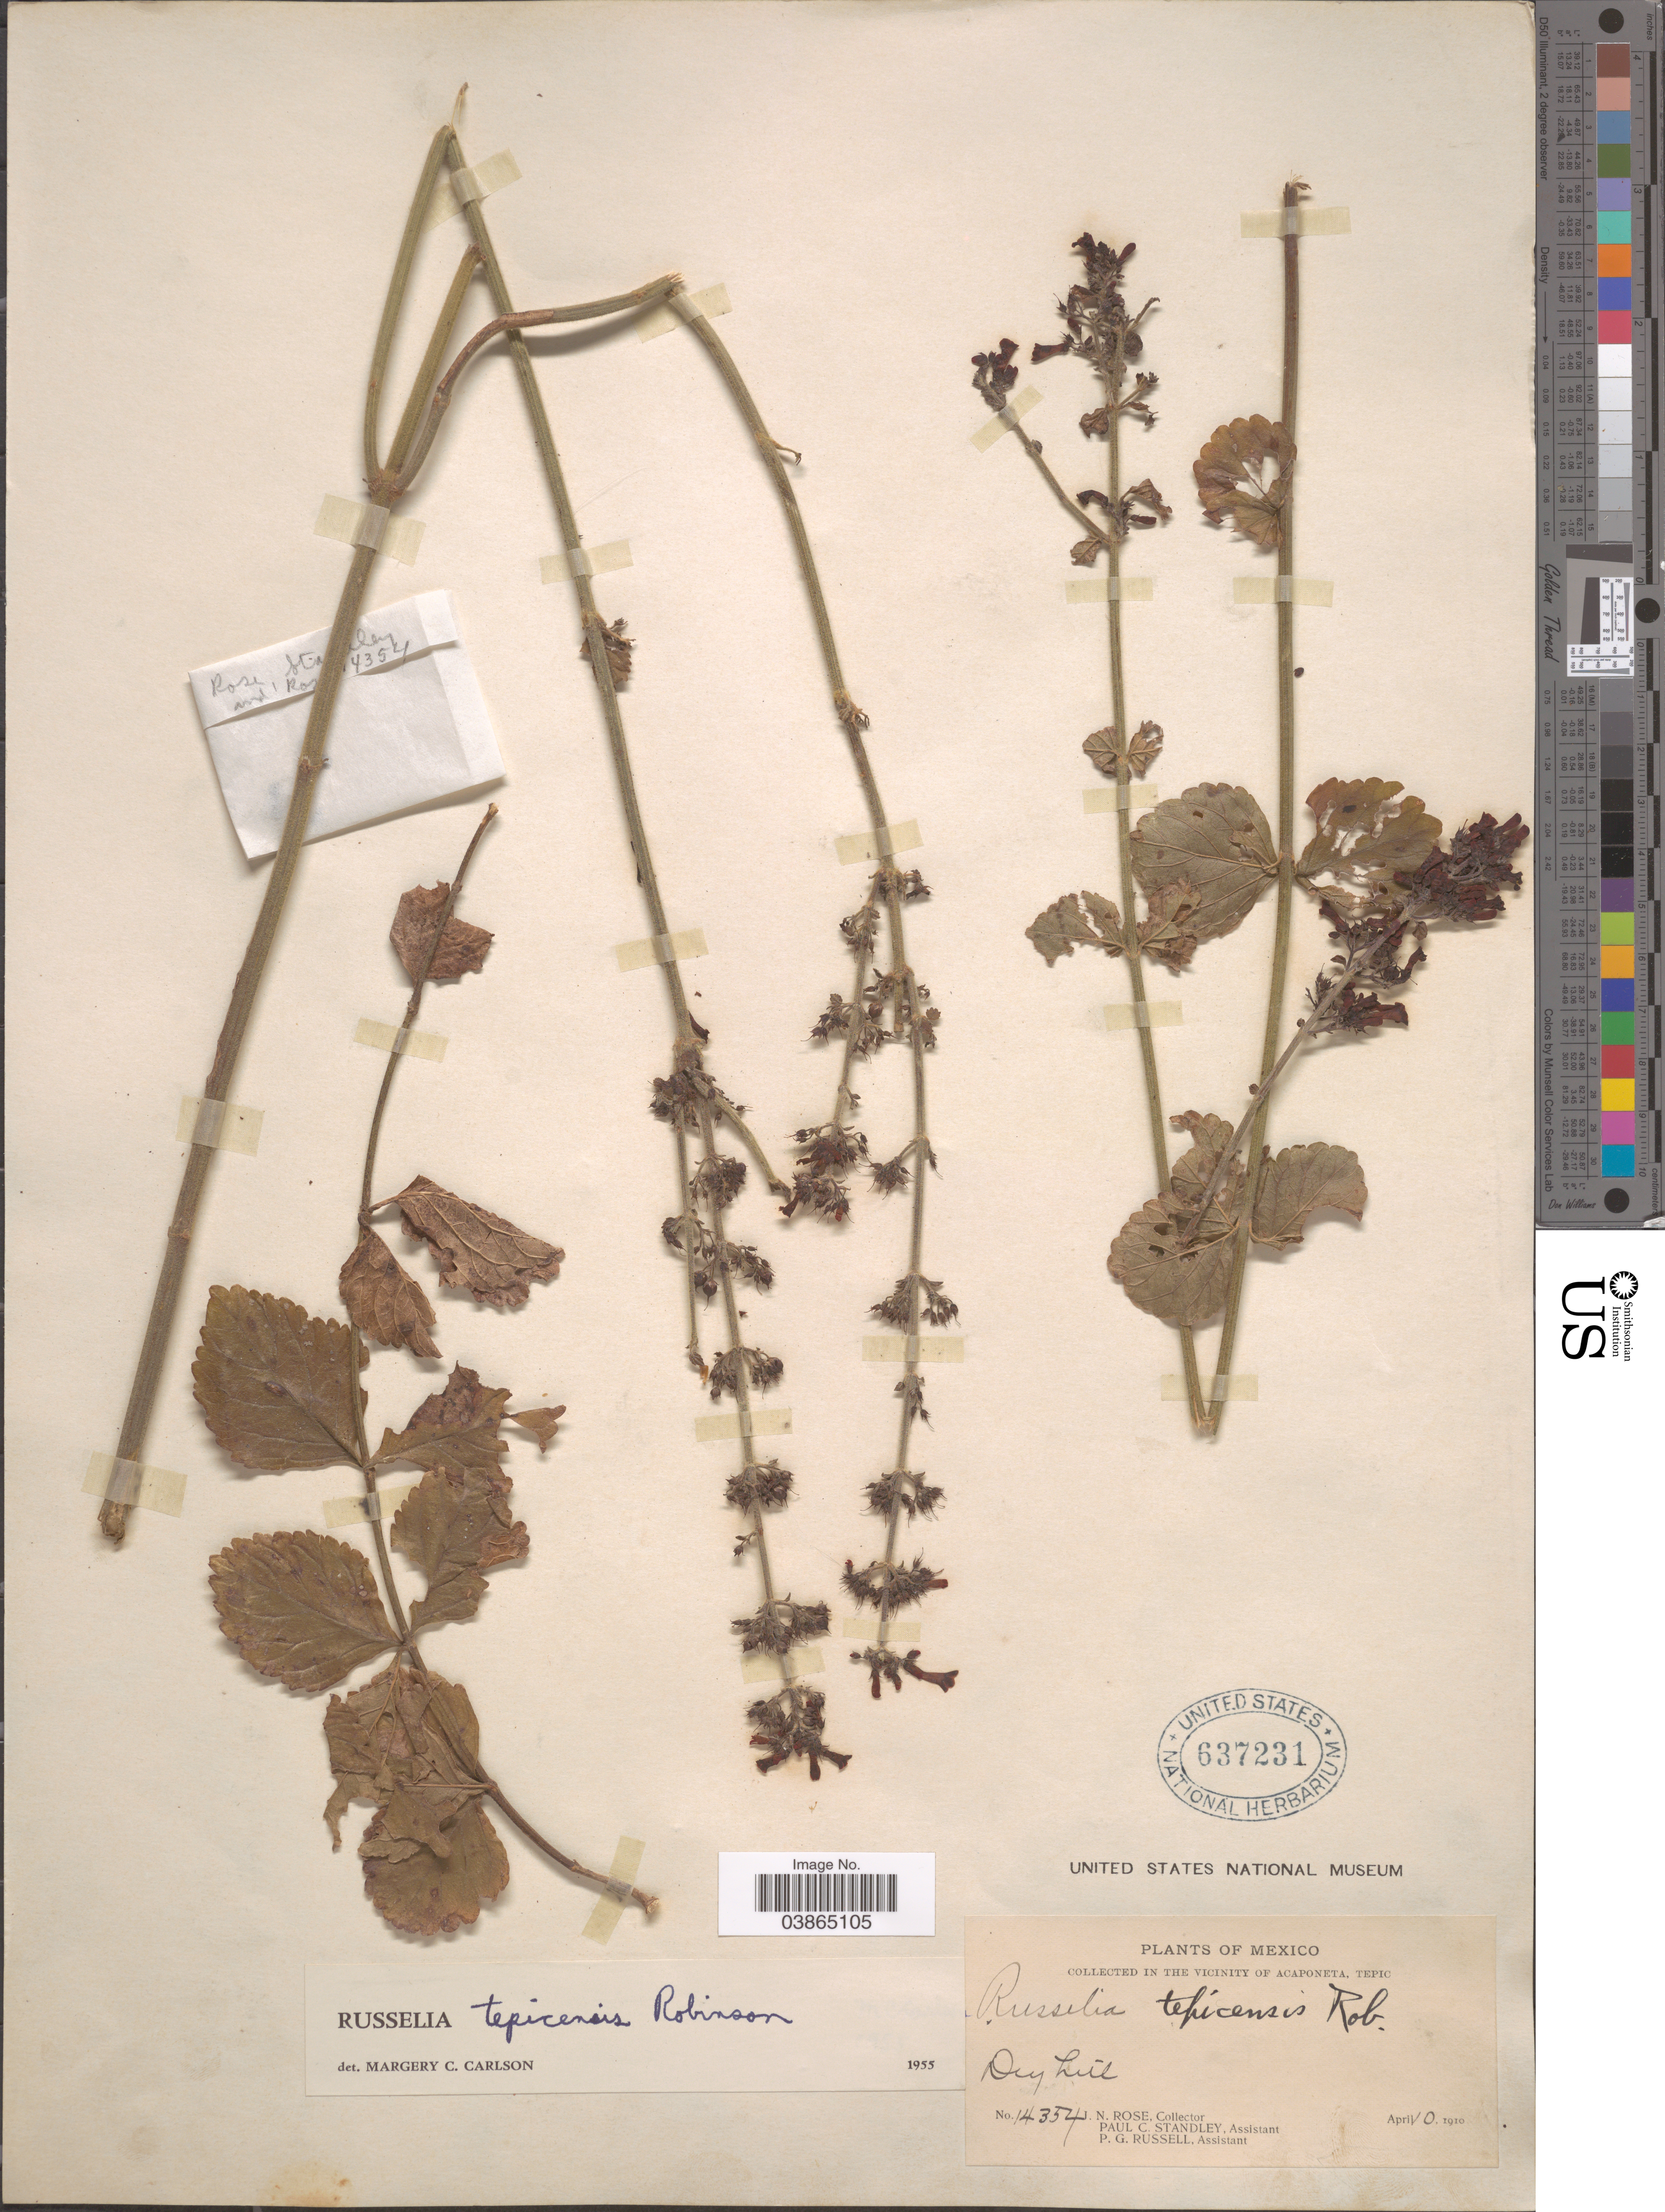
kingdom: Plantae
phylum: Tracheophyta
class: Magnoliopsida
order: Lamiales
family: Plantaginaceae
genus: Russelia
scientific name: Russelia tepicensis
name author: B.L. Rob.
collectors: J. N. Rose, P. C. Standley & P. G. Russell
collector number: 14354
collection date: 1910-04-10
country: Mexico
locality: In the vicinity of Acaponeta, Tepic.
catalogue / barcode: US 637231